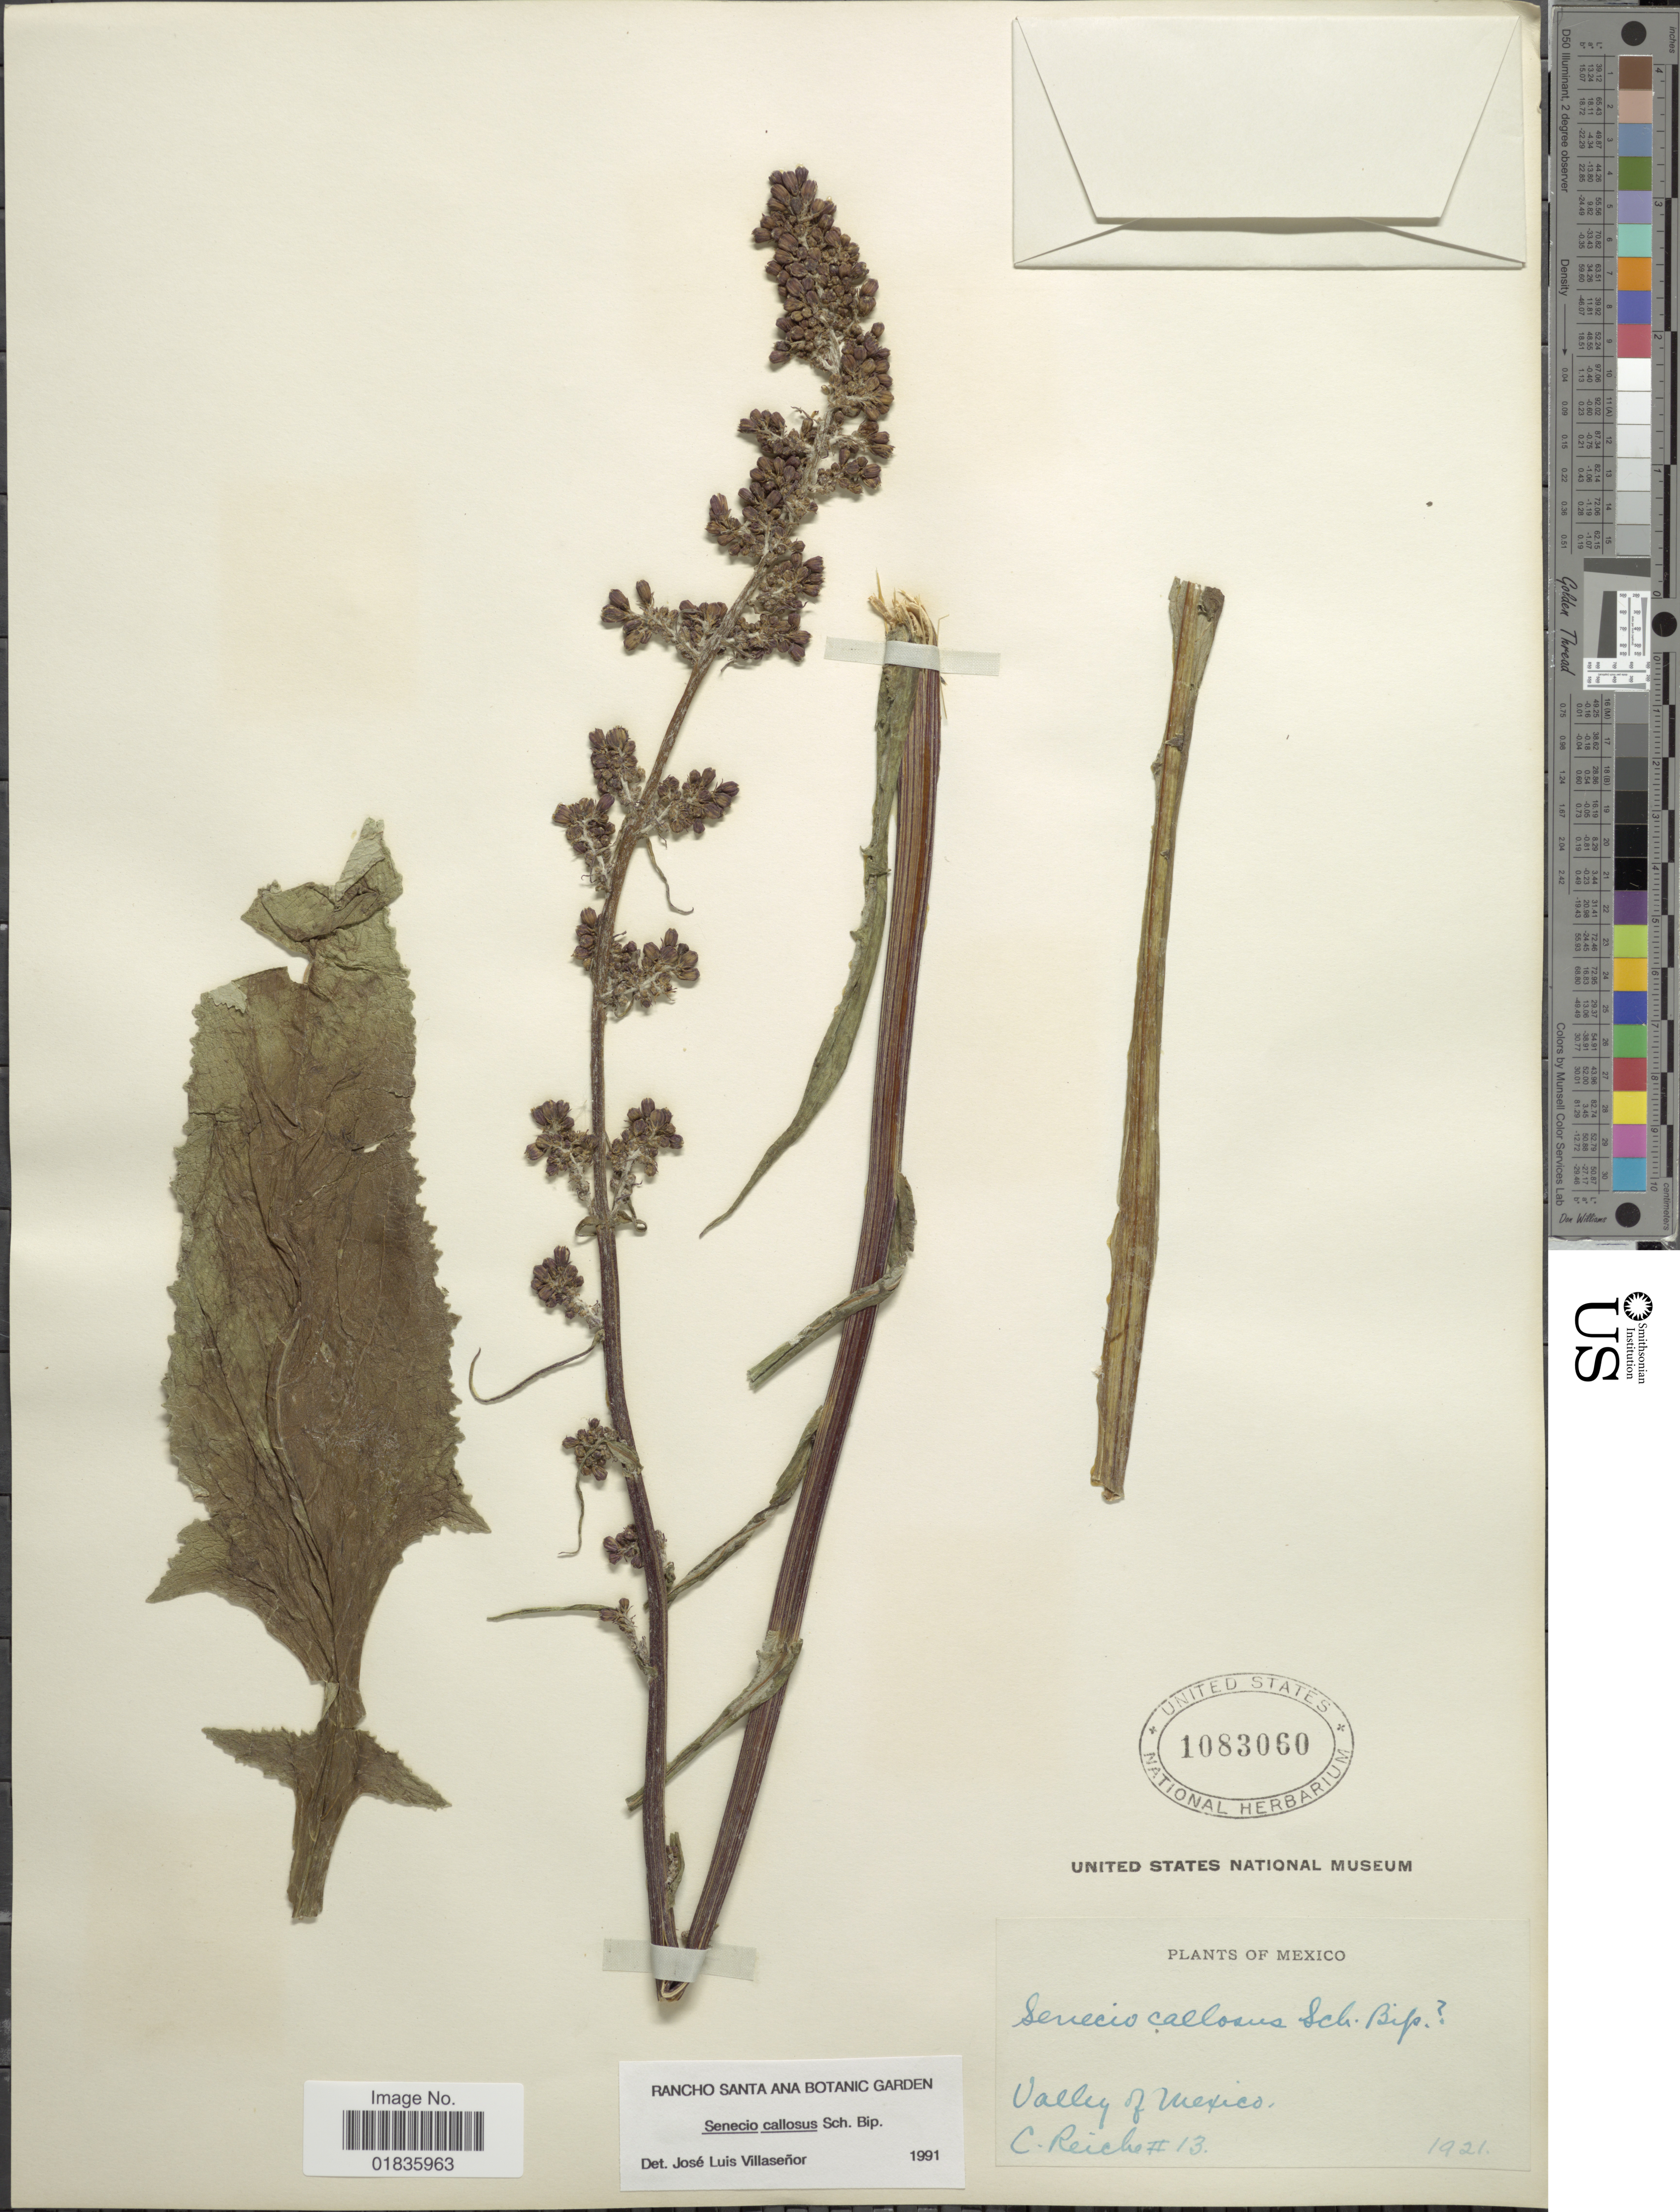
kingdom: Plantae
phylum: Tracheophyta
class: Magnoliopsida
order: Asterales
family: Asteraceae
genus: Senecio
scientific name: Senecio callosus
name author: Sch. Bip.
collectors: Reiche, C.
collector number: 13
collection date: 1921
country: Mexico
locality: Valley of Mexico.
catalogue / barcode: US 1083060